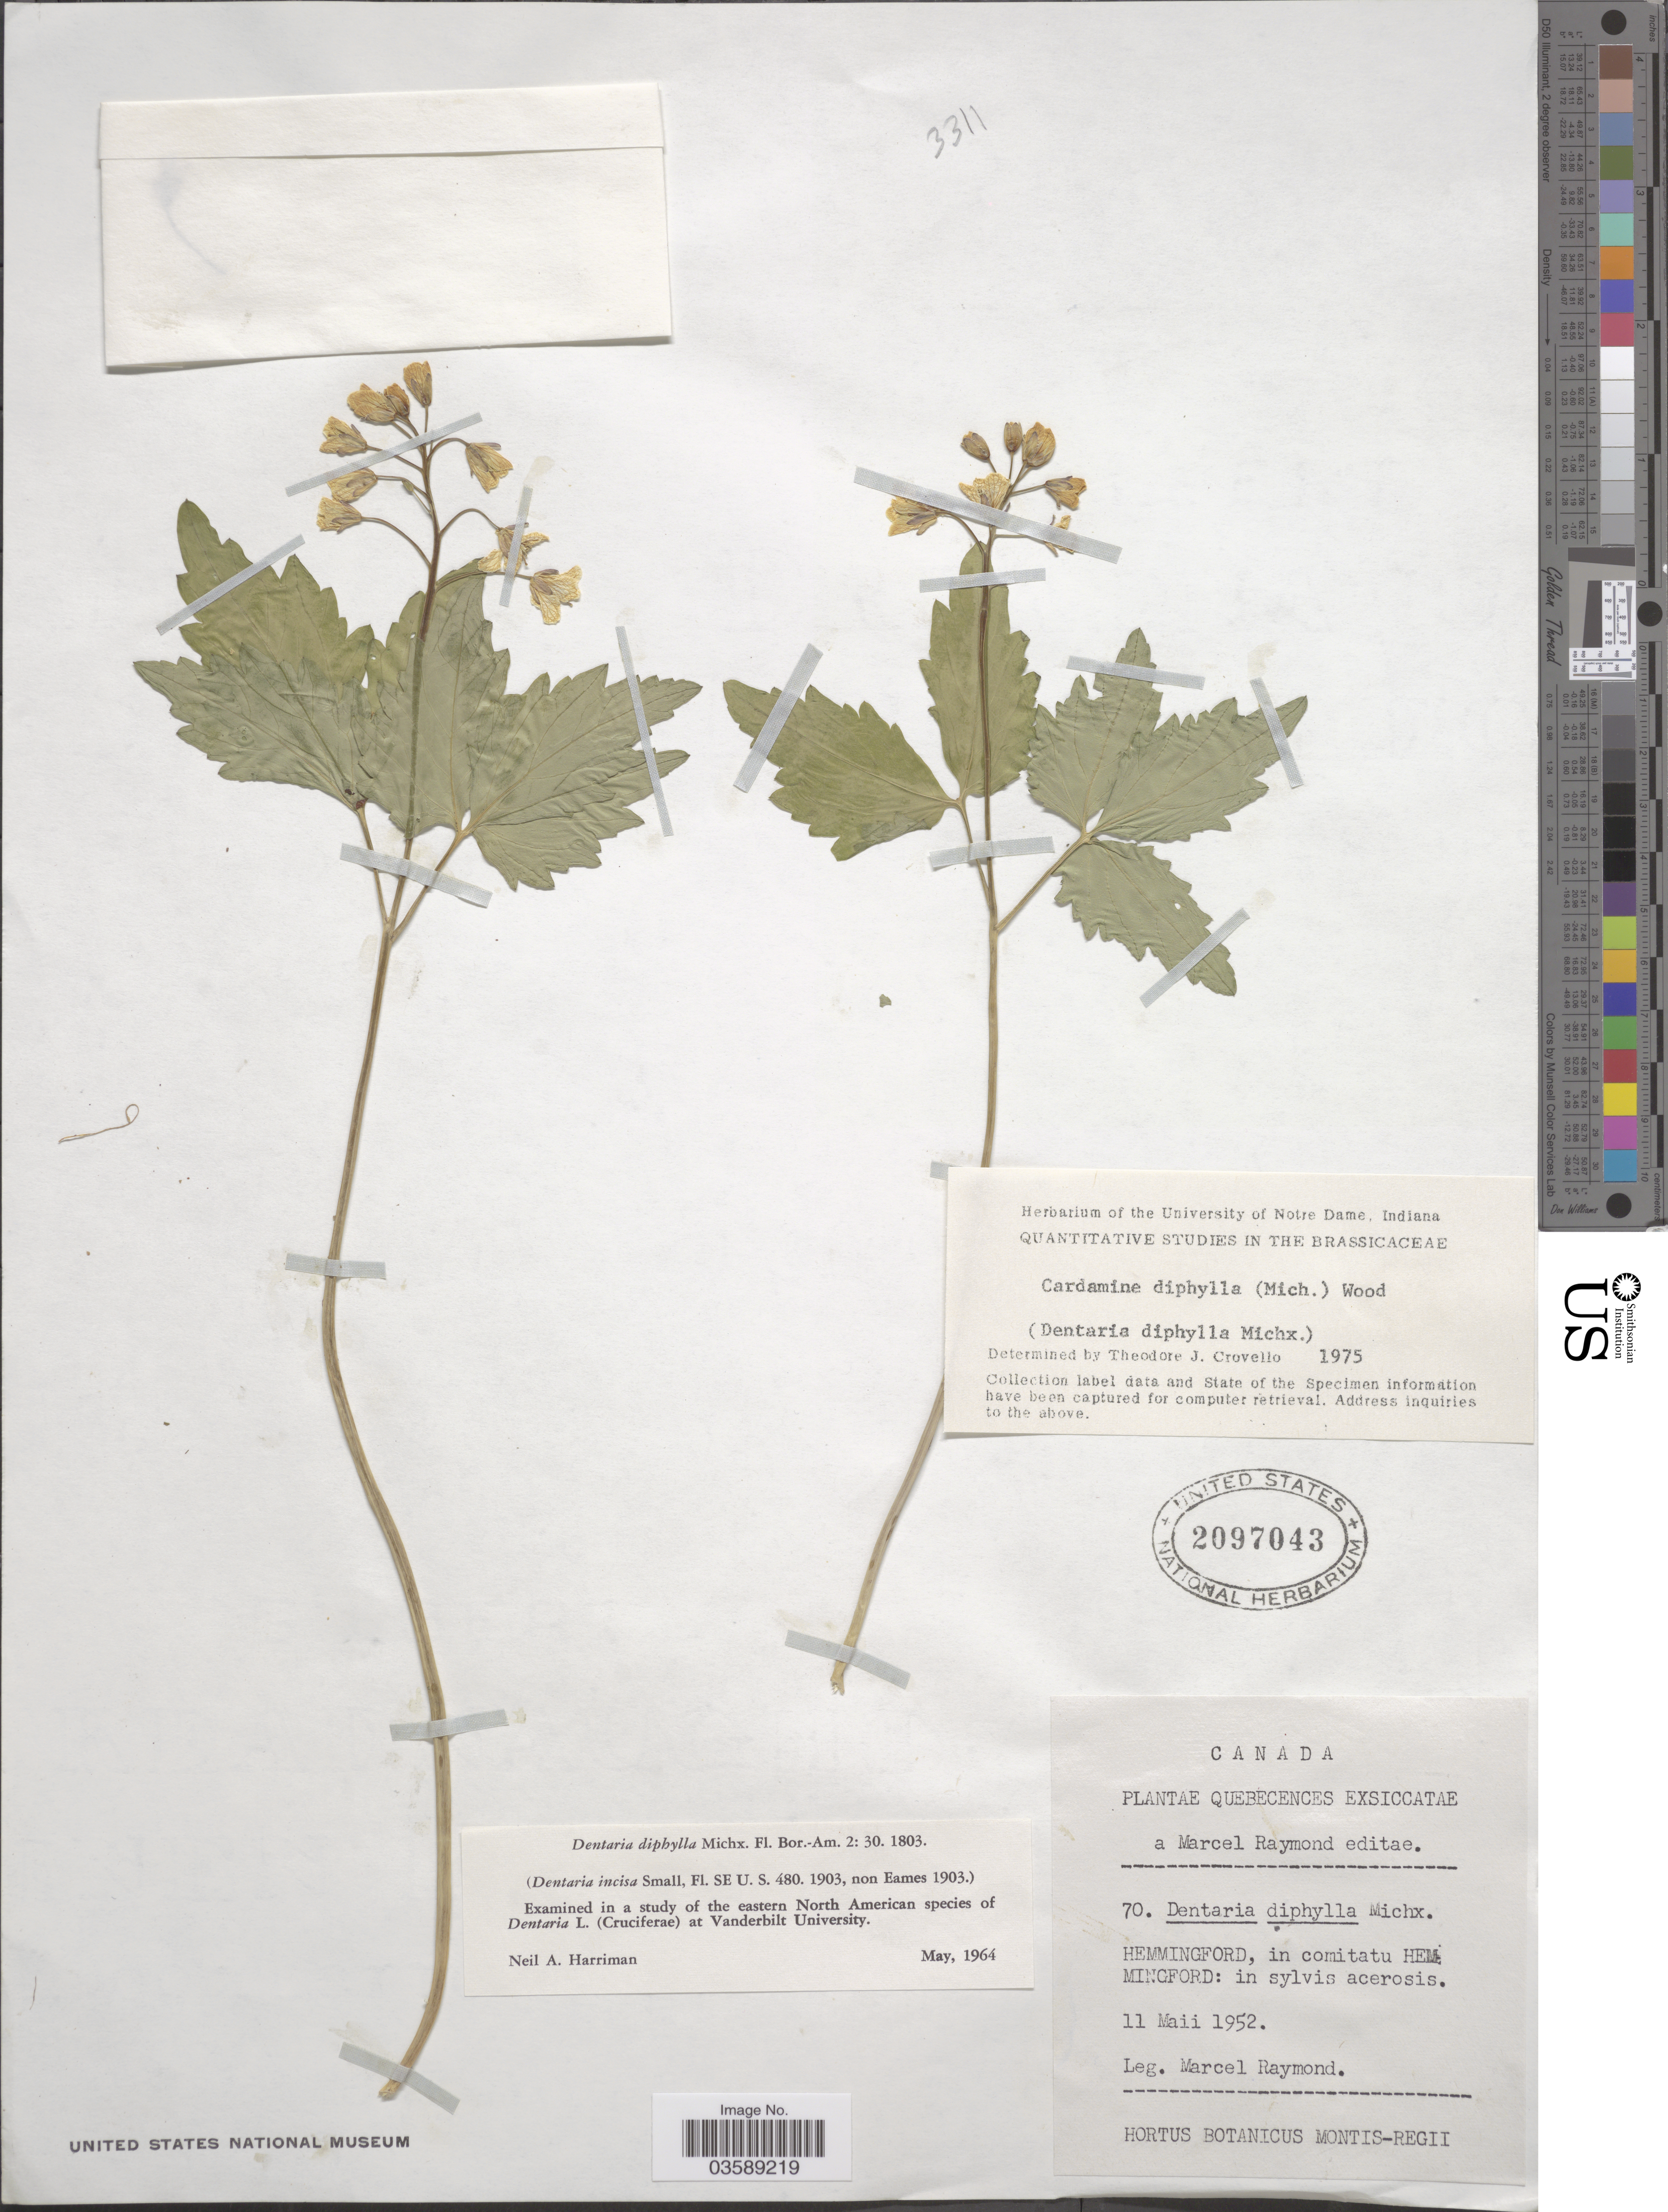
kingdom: Plantae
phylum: Tracheophyta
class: Magnoliopsida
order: Brassicales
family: Brassicaceae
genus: Cardamine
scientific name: Cardamine diphylla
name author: (Michx.) Alph. Wood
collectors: M. Raymond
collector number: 70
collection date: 1952-05-11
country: Canada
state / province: Quebec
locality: Hemmingford, in comitatu Hemmingford.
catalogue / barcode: US 2097043